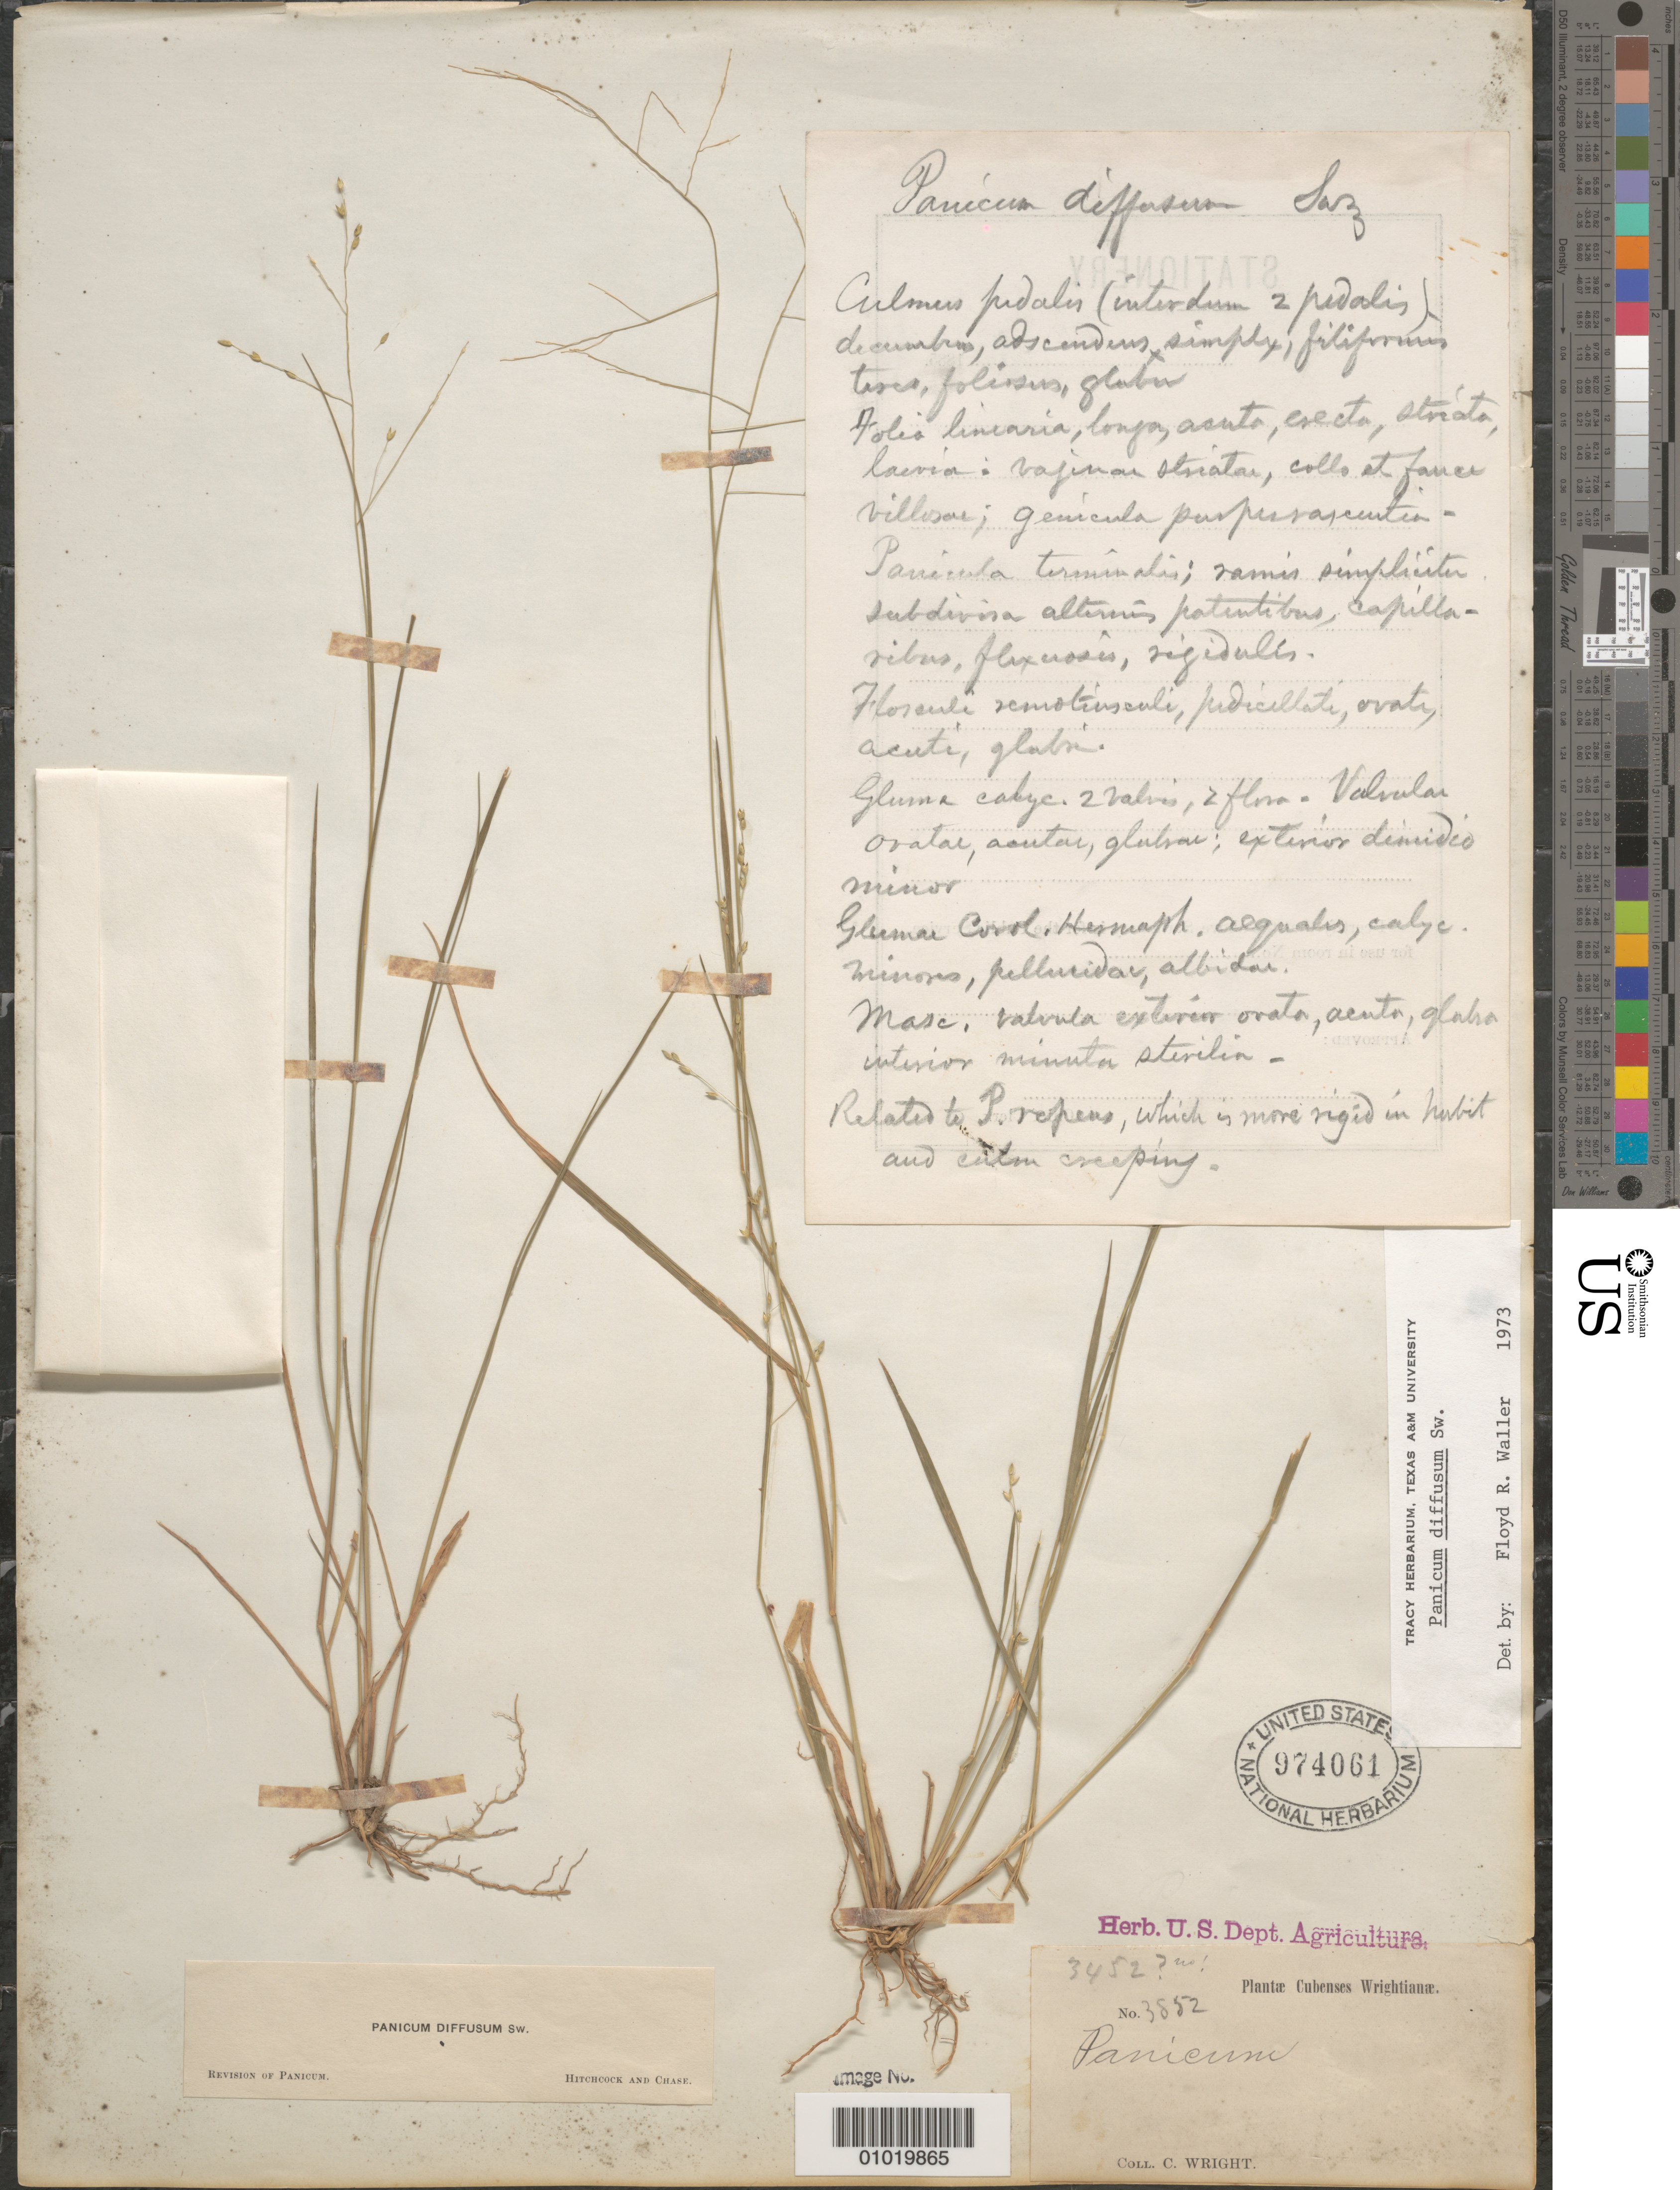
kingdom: Plantae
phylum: Tracheophyta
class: Liliopsida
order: Poales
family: Poaceae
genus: Panicum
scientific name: Panicum diffusum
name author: Sw.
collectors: C. Wright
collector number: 3852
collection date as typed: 1800 to 1899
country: Cuba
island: Cuba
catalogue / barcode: US 974061